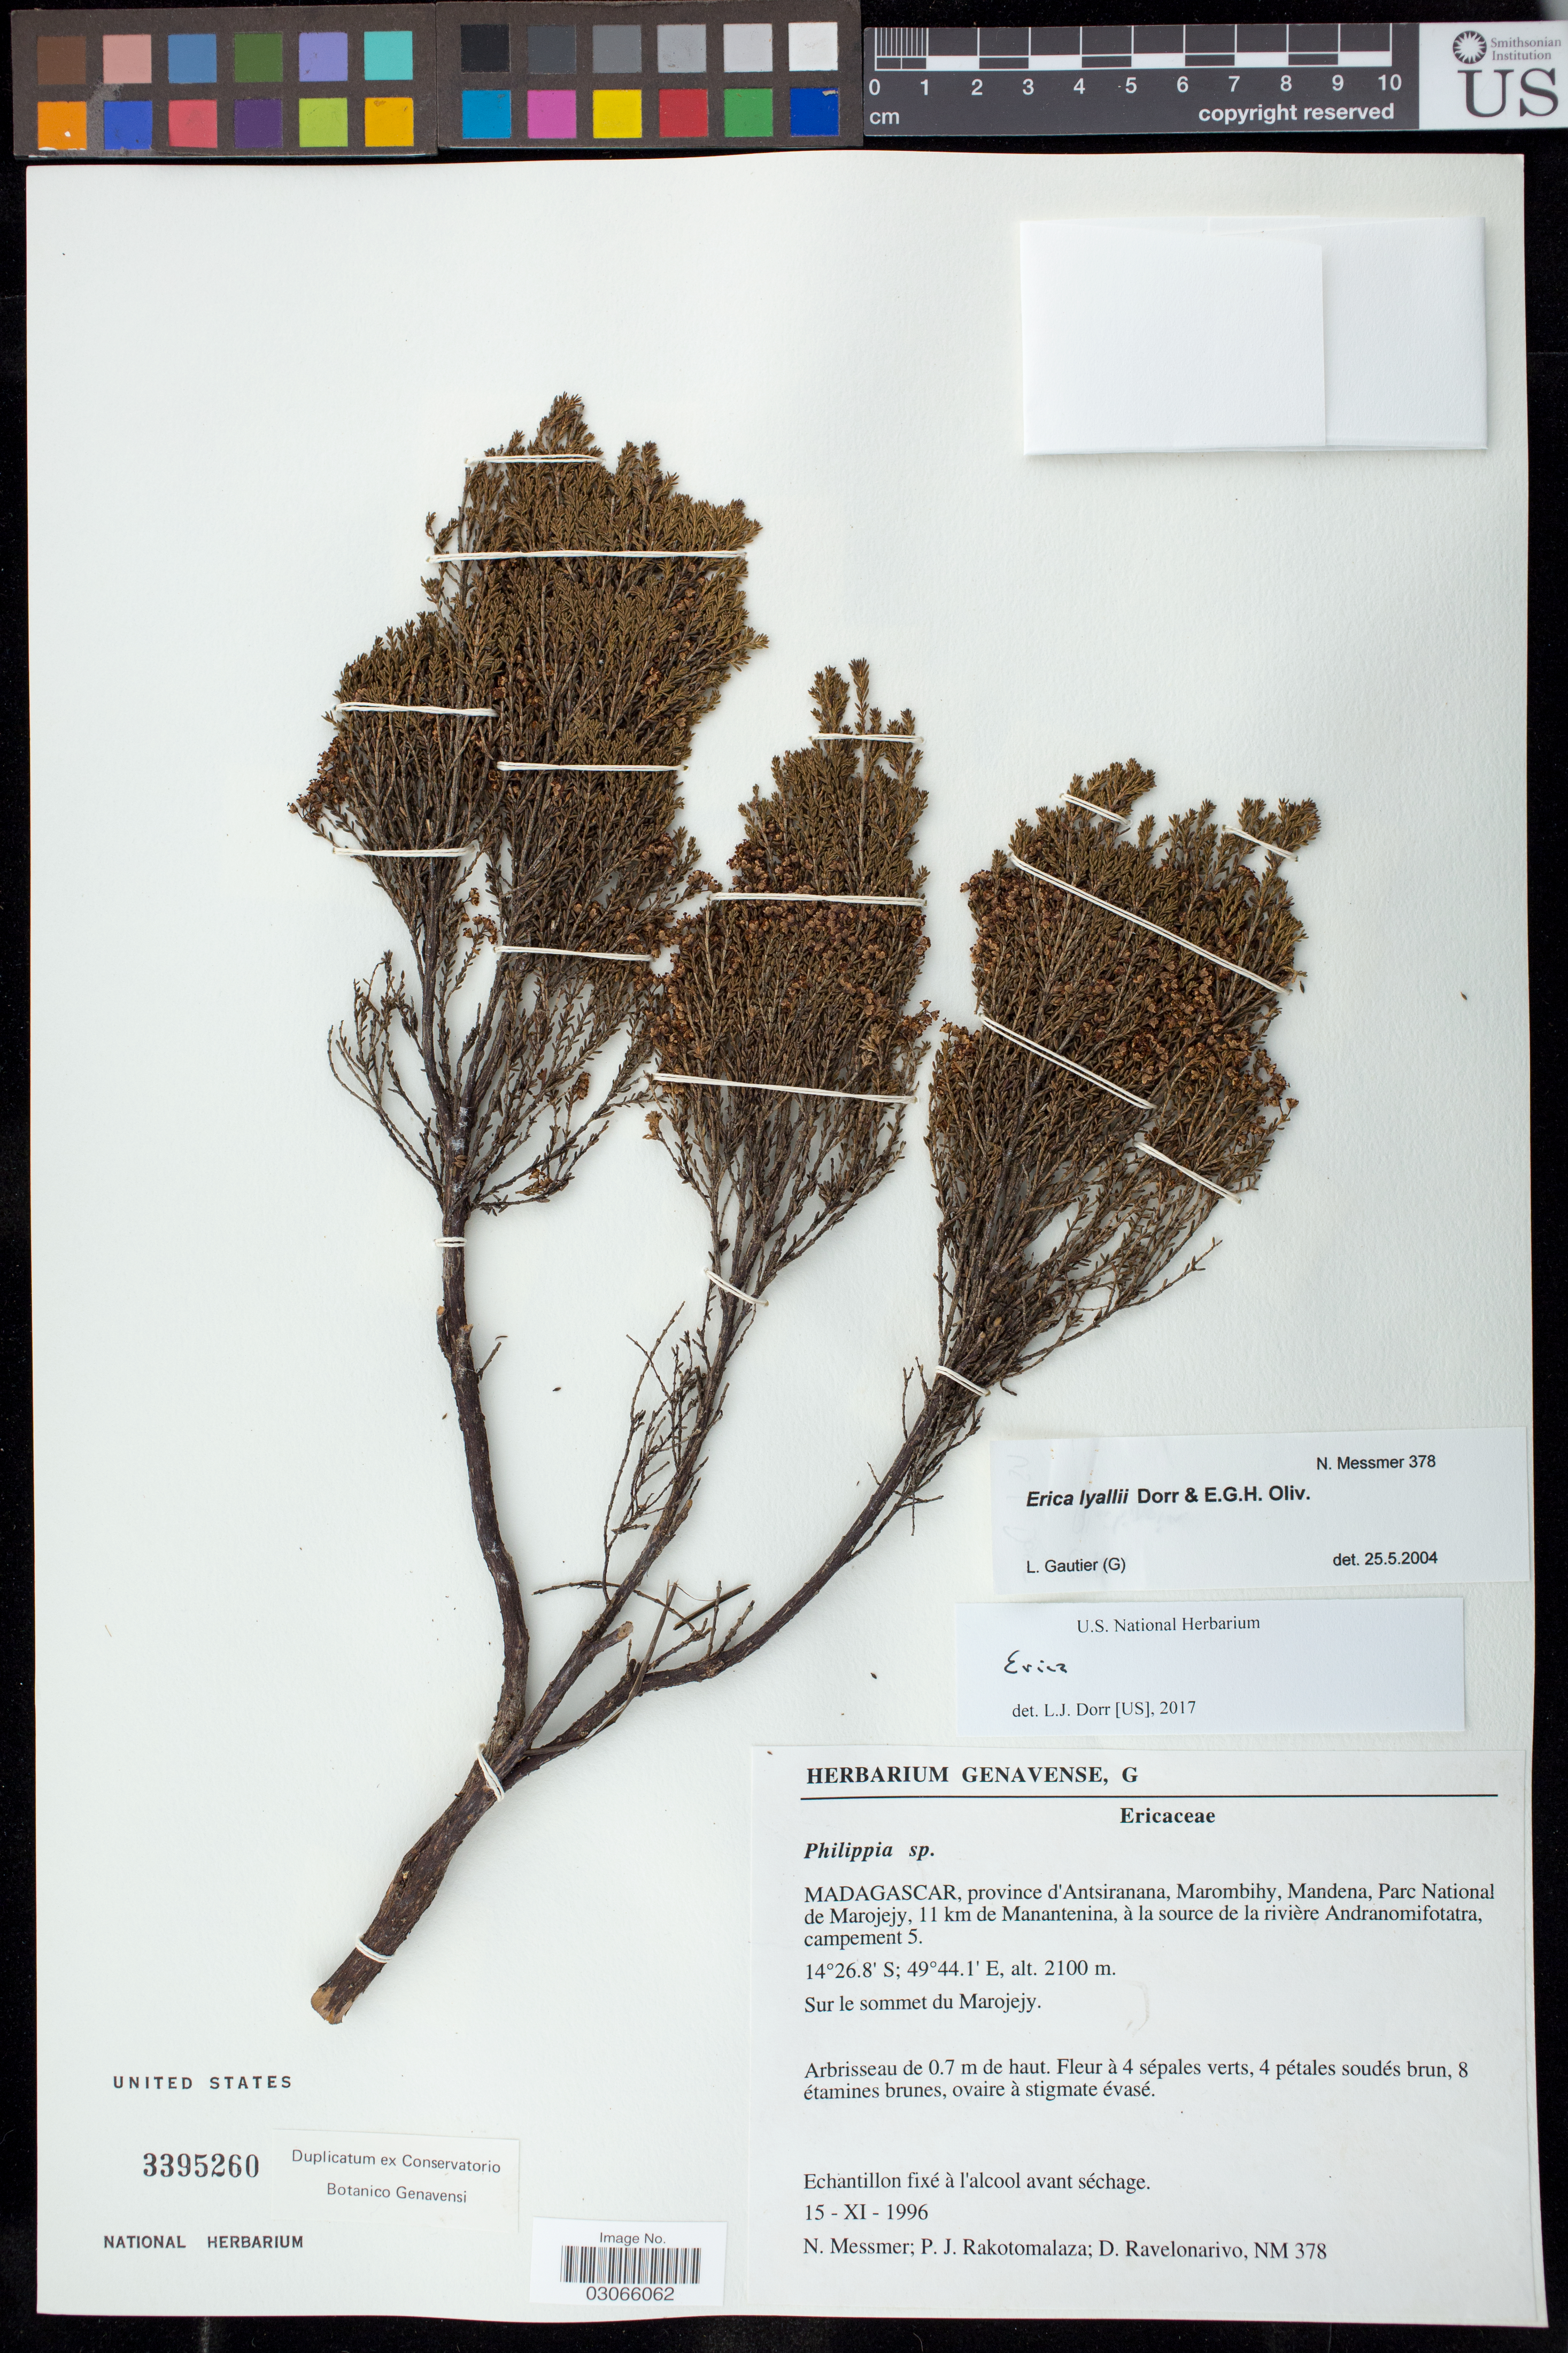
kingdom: Plantae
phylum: Tracheophyta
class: Magnoliopsida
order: Ericales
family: Ericaceae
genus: Erica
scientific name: Erica lyallii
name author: Dorr & E.G.H. Oliv.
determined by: Gautier, L.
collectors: N. Messmer, P. J. Rakotomalaza & D. Ravelonarivo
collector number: NM378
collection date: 1996-11-15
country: Madagascar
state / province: Sava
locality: Marombihy, Mandena, Parc National de Marojejy, 11 km de Manantenina, à la source de la rivière Andranomifotatra, campement 5.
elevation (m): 2100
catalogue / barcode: US 3395260